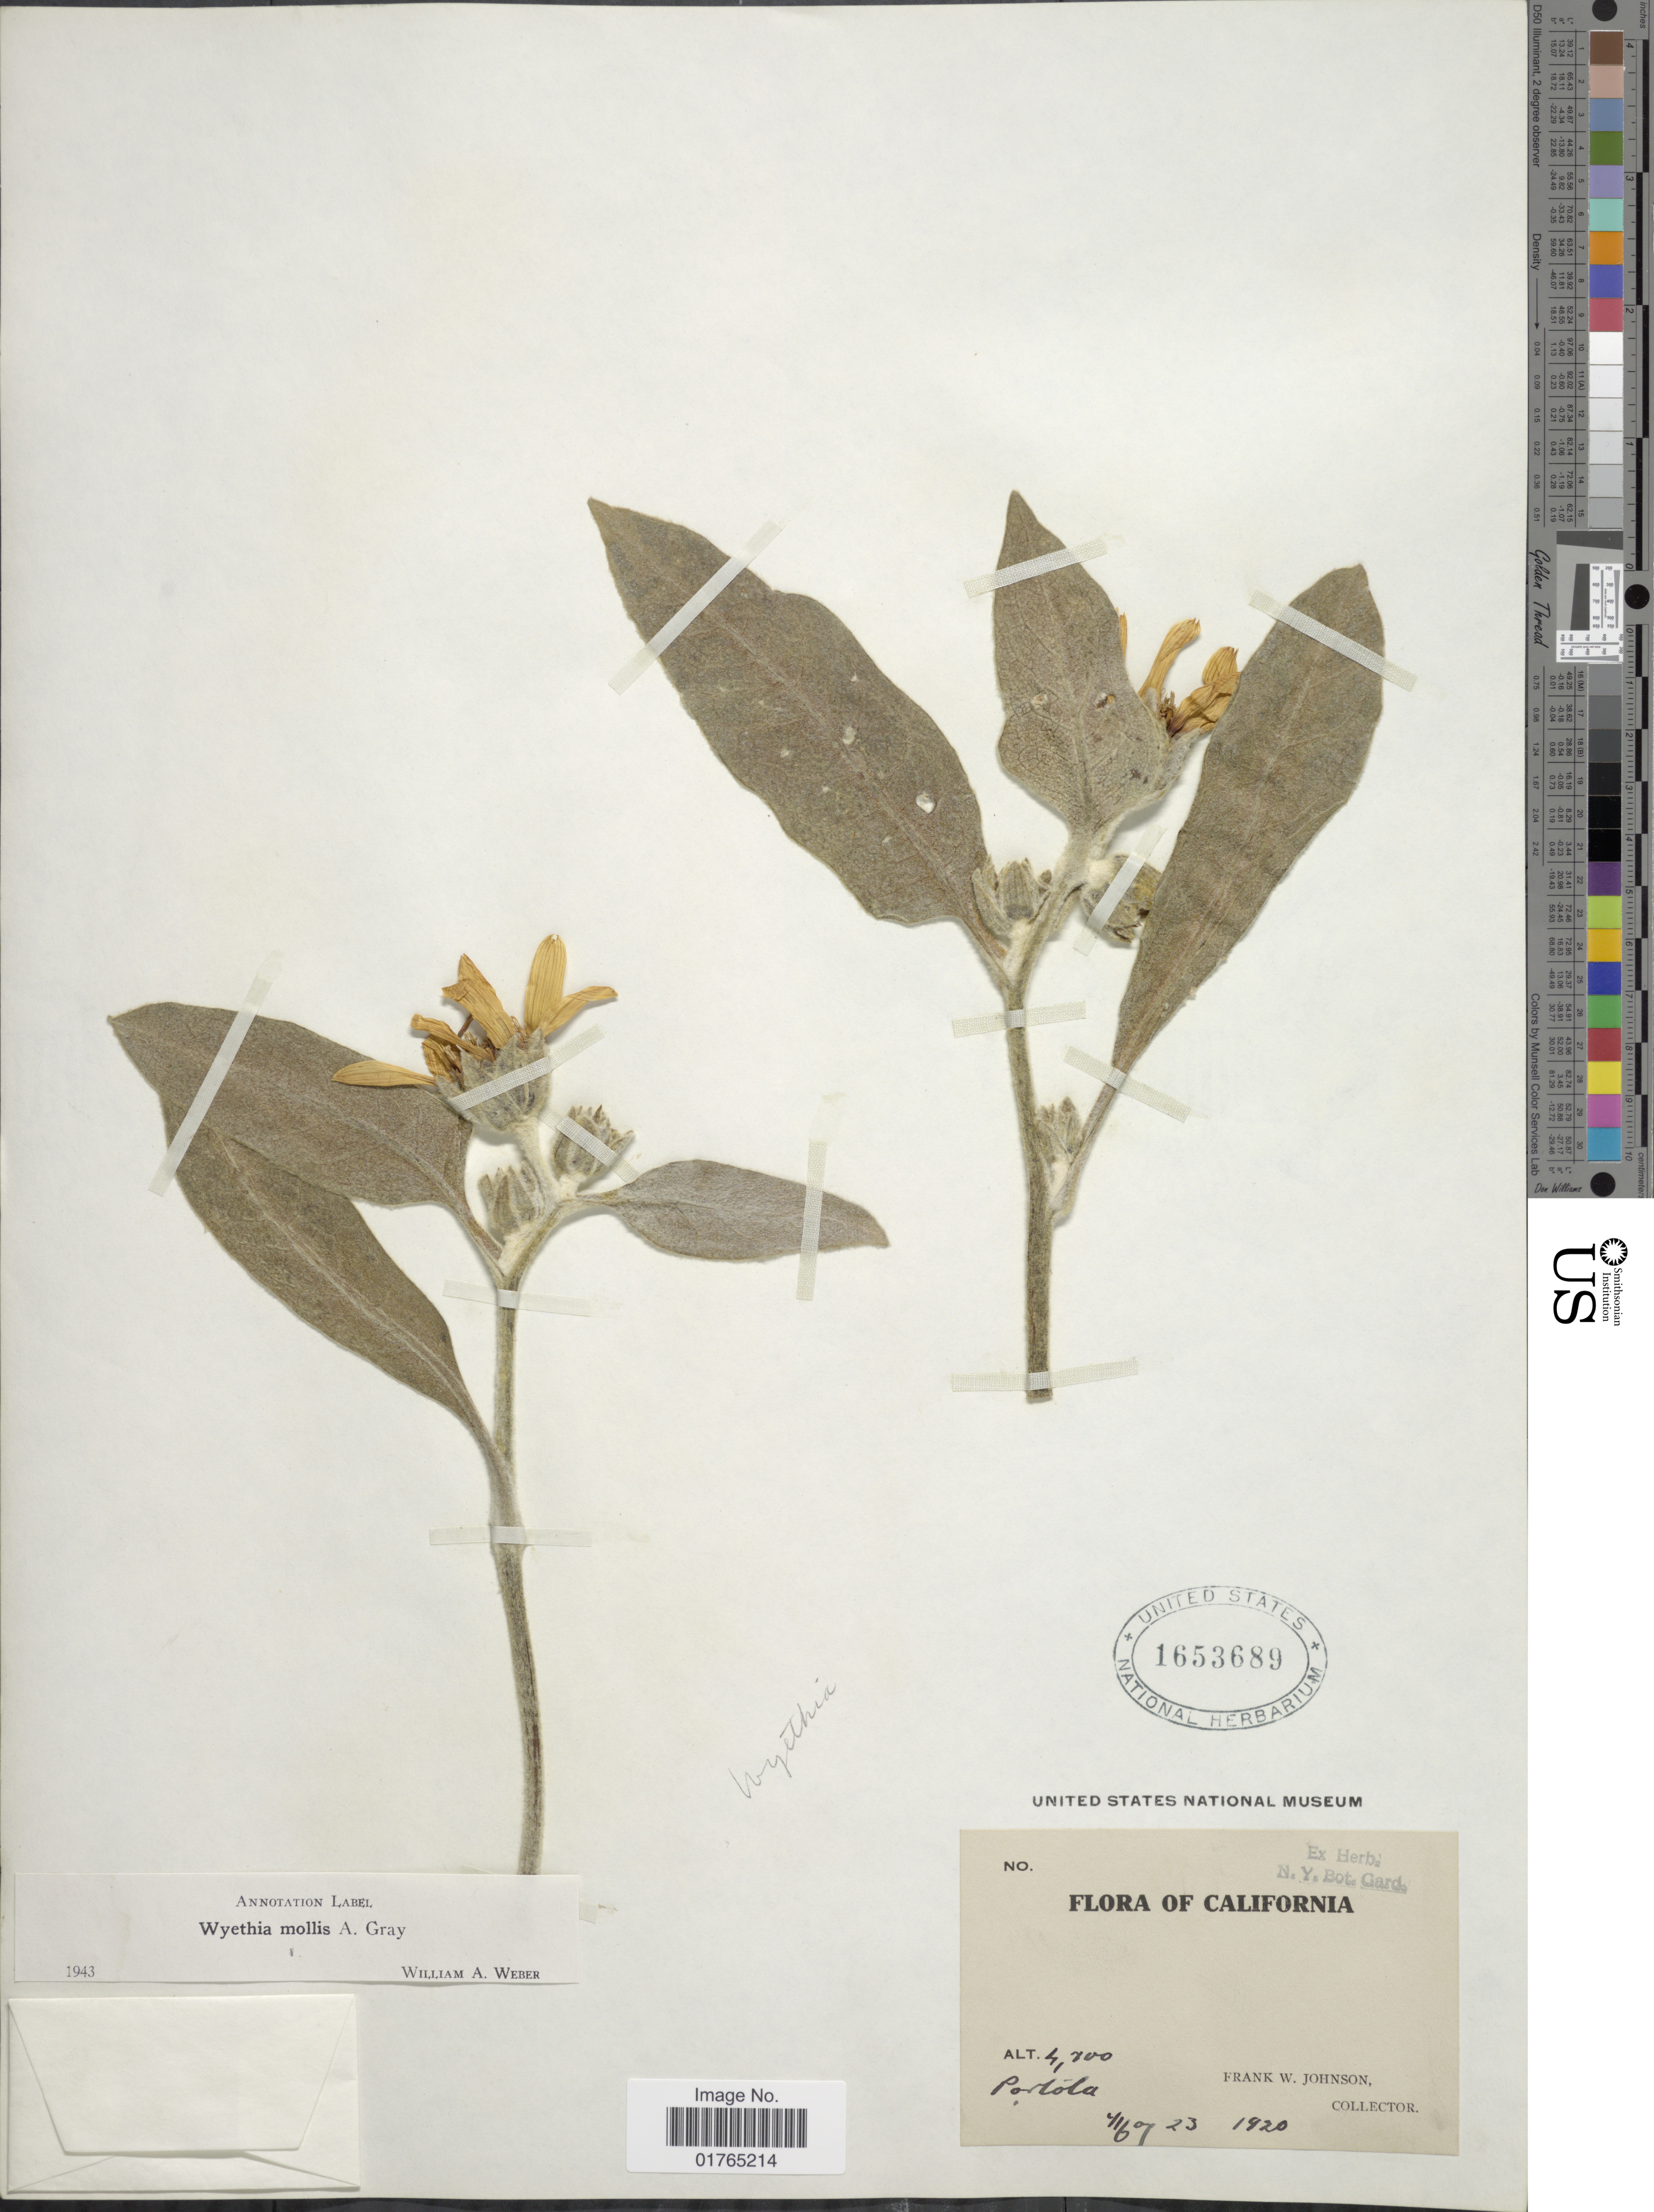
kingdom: Plantae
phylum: Tracheophyta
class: Magnoliopsida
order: Asterales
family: Asteraceae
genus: Wyethia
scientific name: Wyethia mollis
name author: A. Gray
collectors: F. W. Johnson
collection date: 1920-06-23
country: United States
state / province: California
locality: Portola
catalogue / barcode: US 1653689